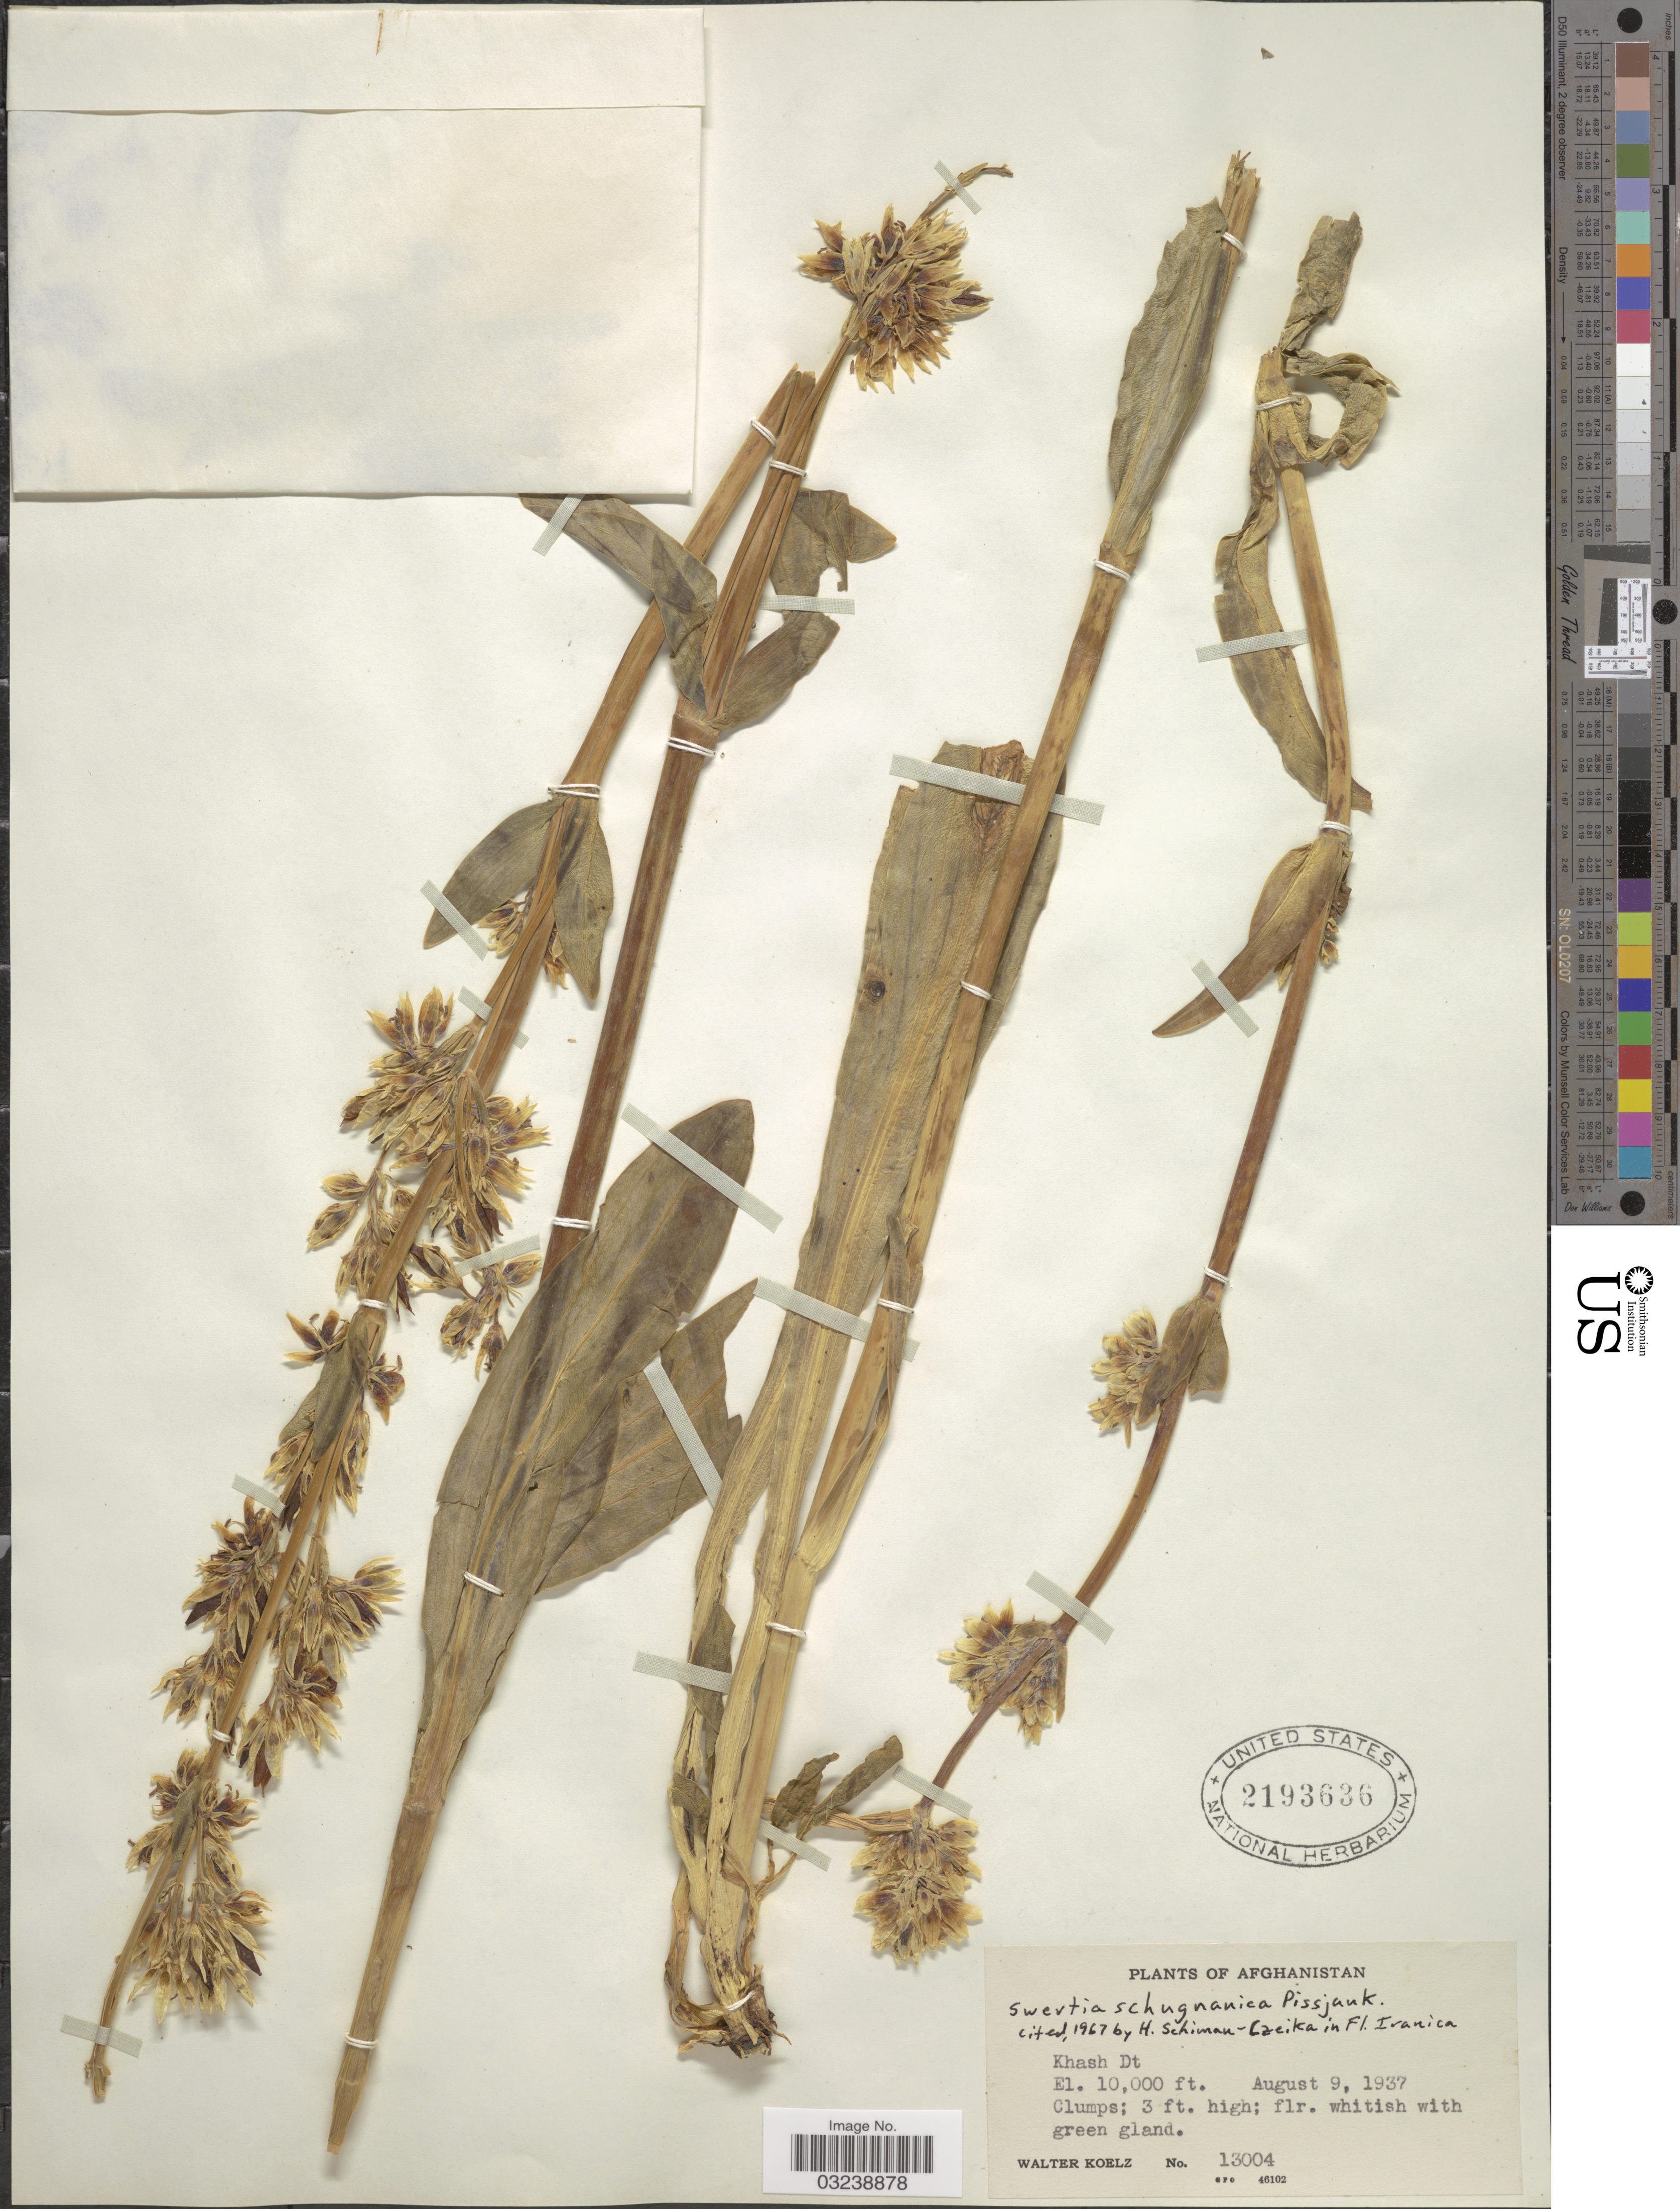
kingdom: Plantae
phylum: Tracheophyta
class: Magnoliopsida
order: Gentianales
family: Gentianaceae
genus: Swertia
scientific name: Swertia schugnanica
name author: Pissjauk.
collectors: W. N. Koelz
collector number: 13004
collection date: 1937-08-09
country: Afghanistan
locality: Khash Dt.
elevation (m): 3048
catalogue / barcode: US 2193636